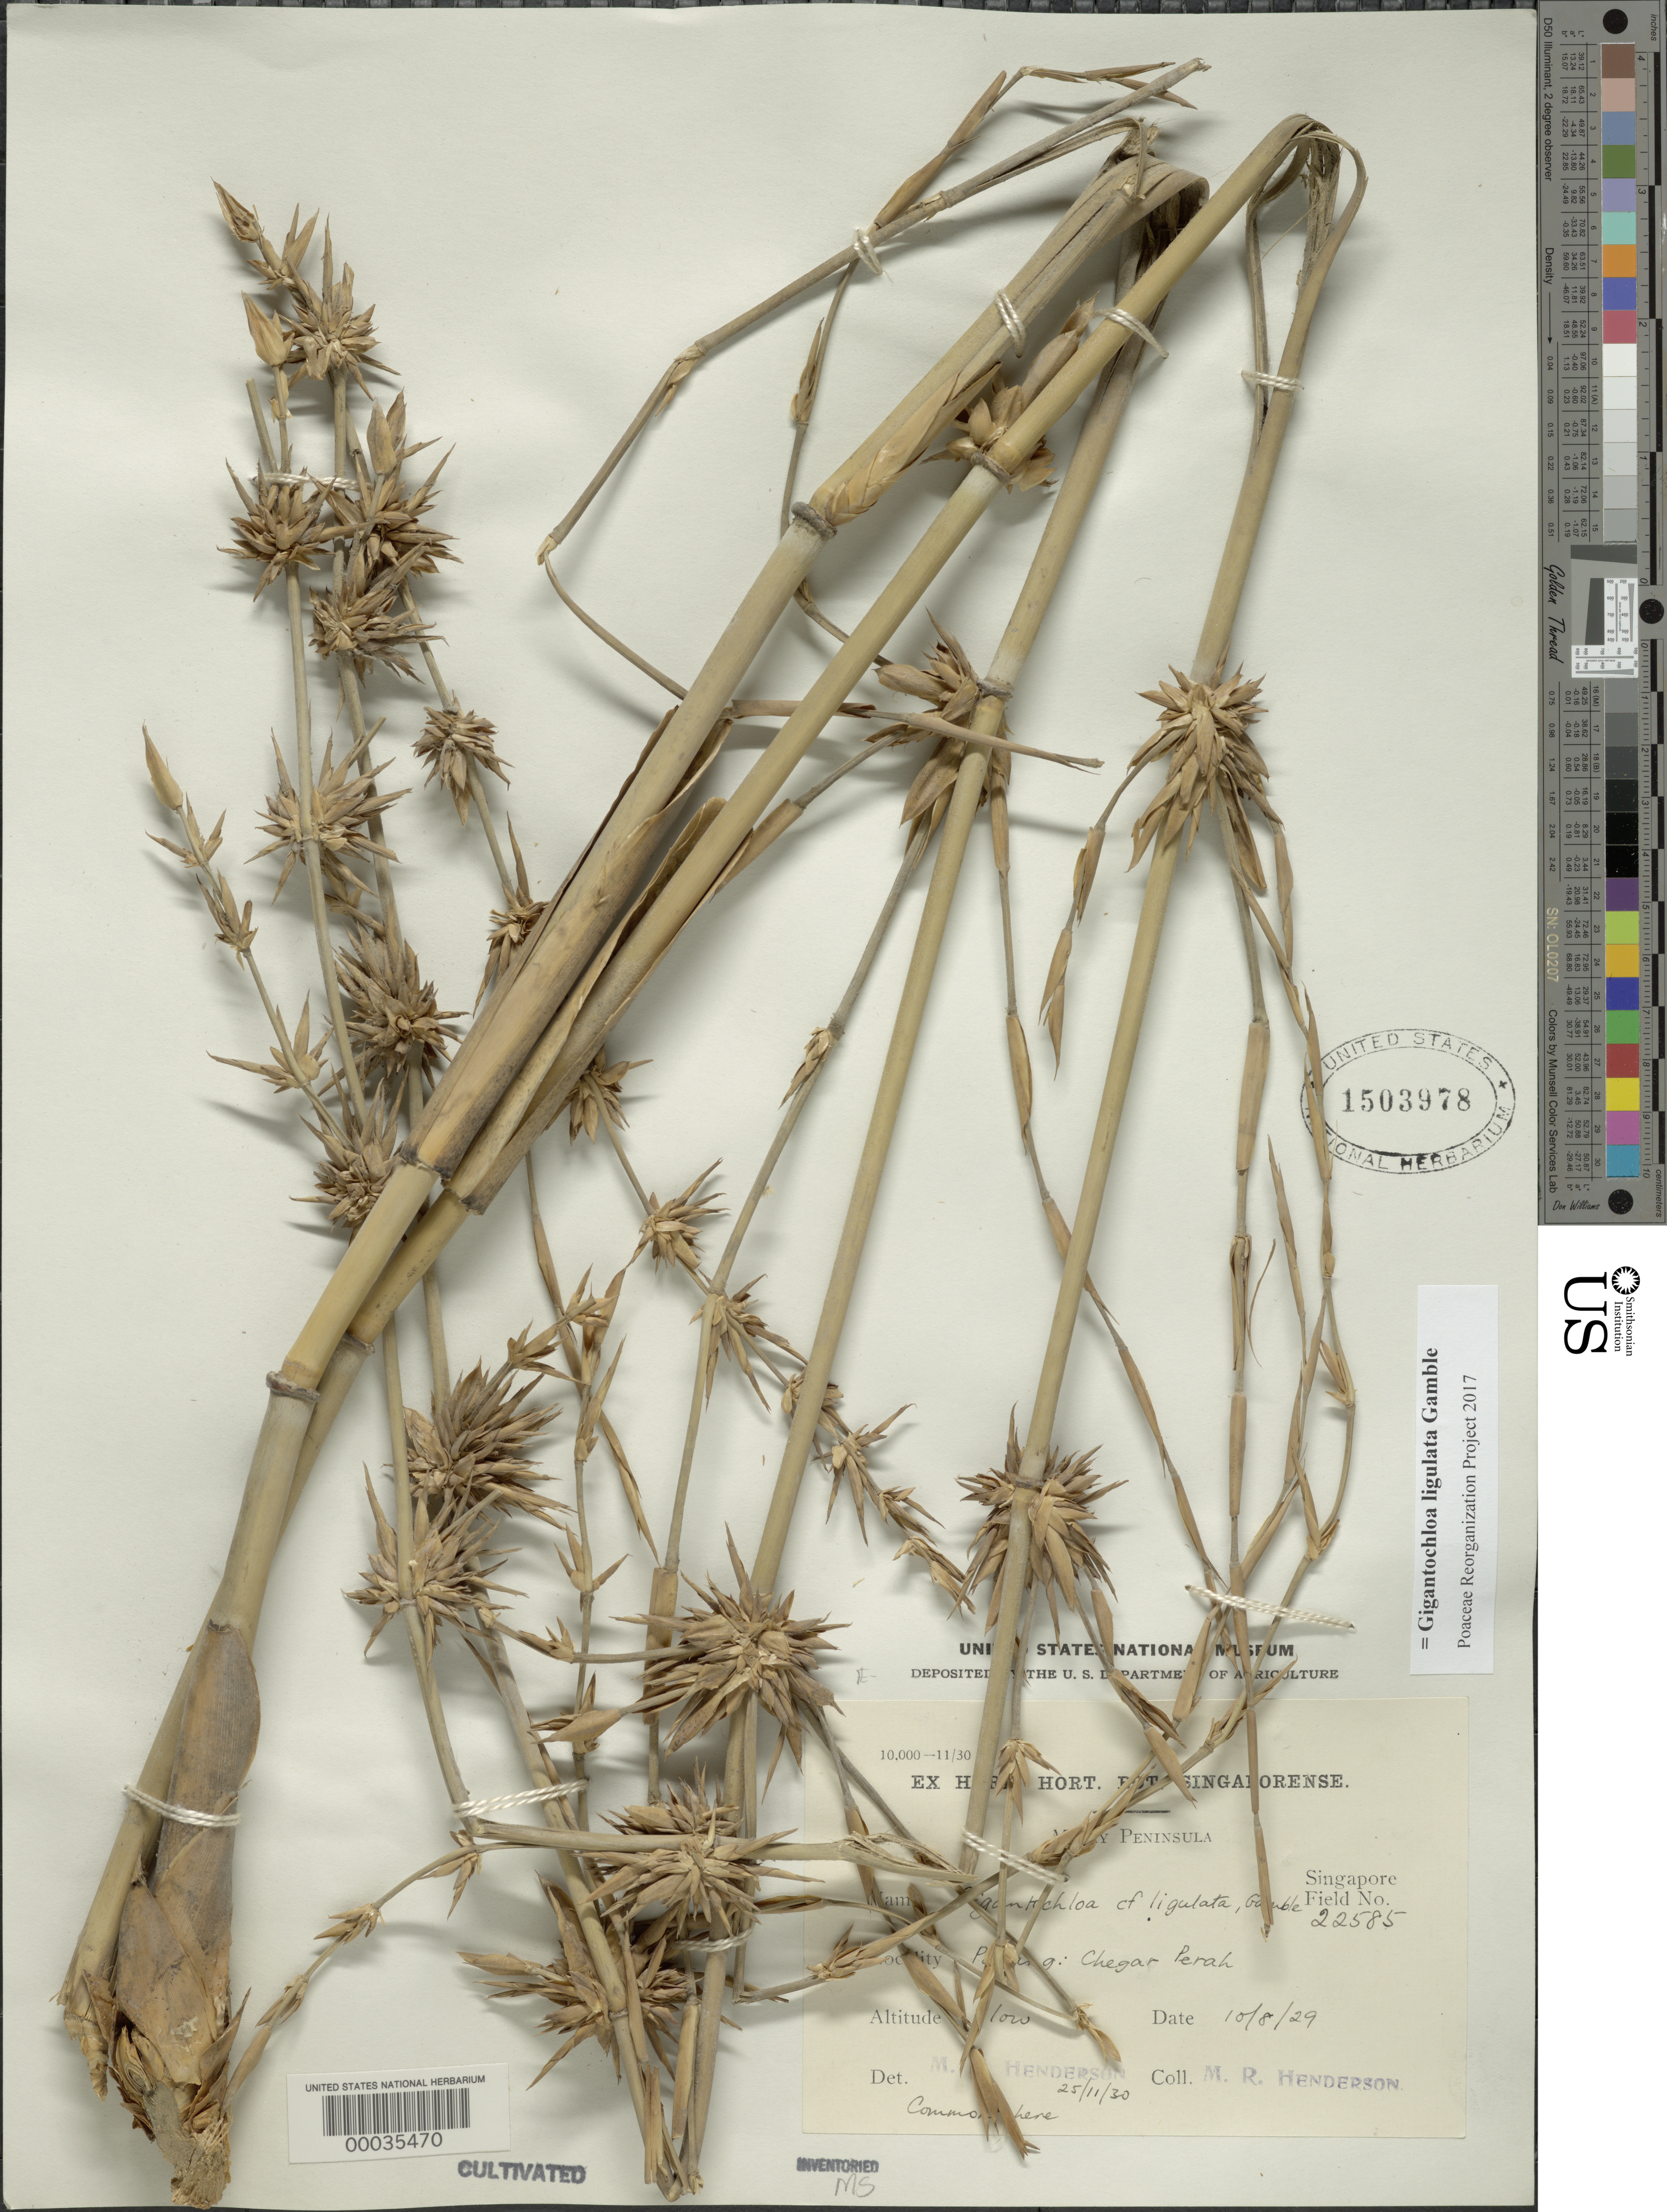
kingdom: Plantae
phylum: Tracheophyta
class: Liliopsida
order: Poales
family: Poaceae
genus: Gigantochloa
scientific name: Gigantochloa ligulata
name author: Gamble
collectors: M. Henderson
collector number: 22585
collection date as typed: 10 Aug 1929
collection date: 1929-08-10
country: Malaysia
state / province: Pahang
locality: Pahang, chegar perah [Malay Peninsula]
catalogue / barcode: US 1503978